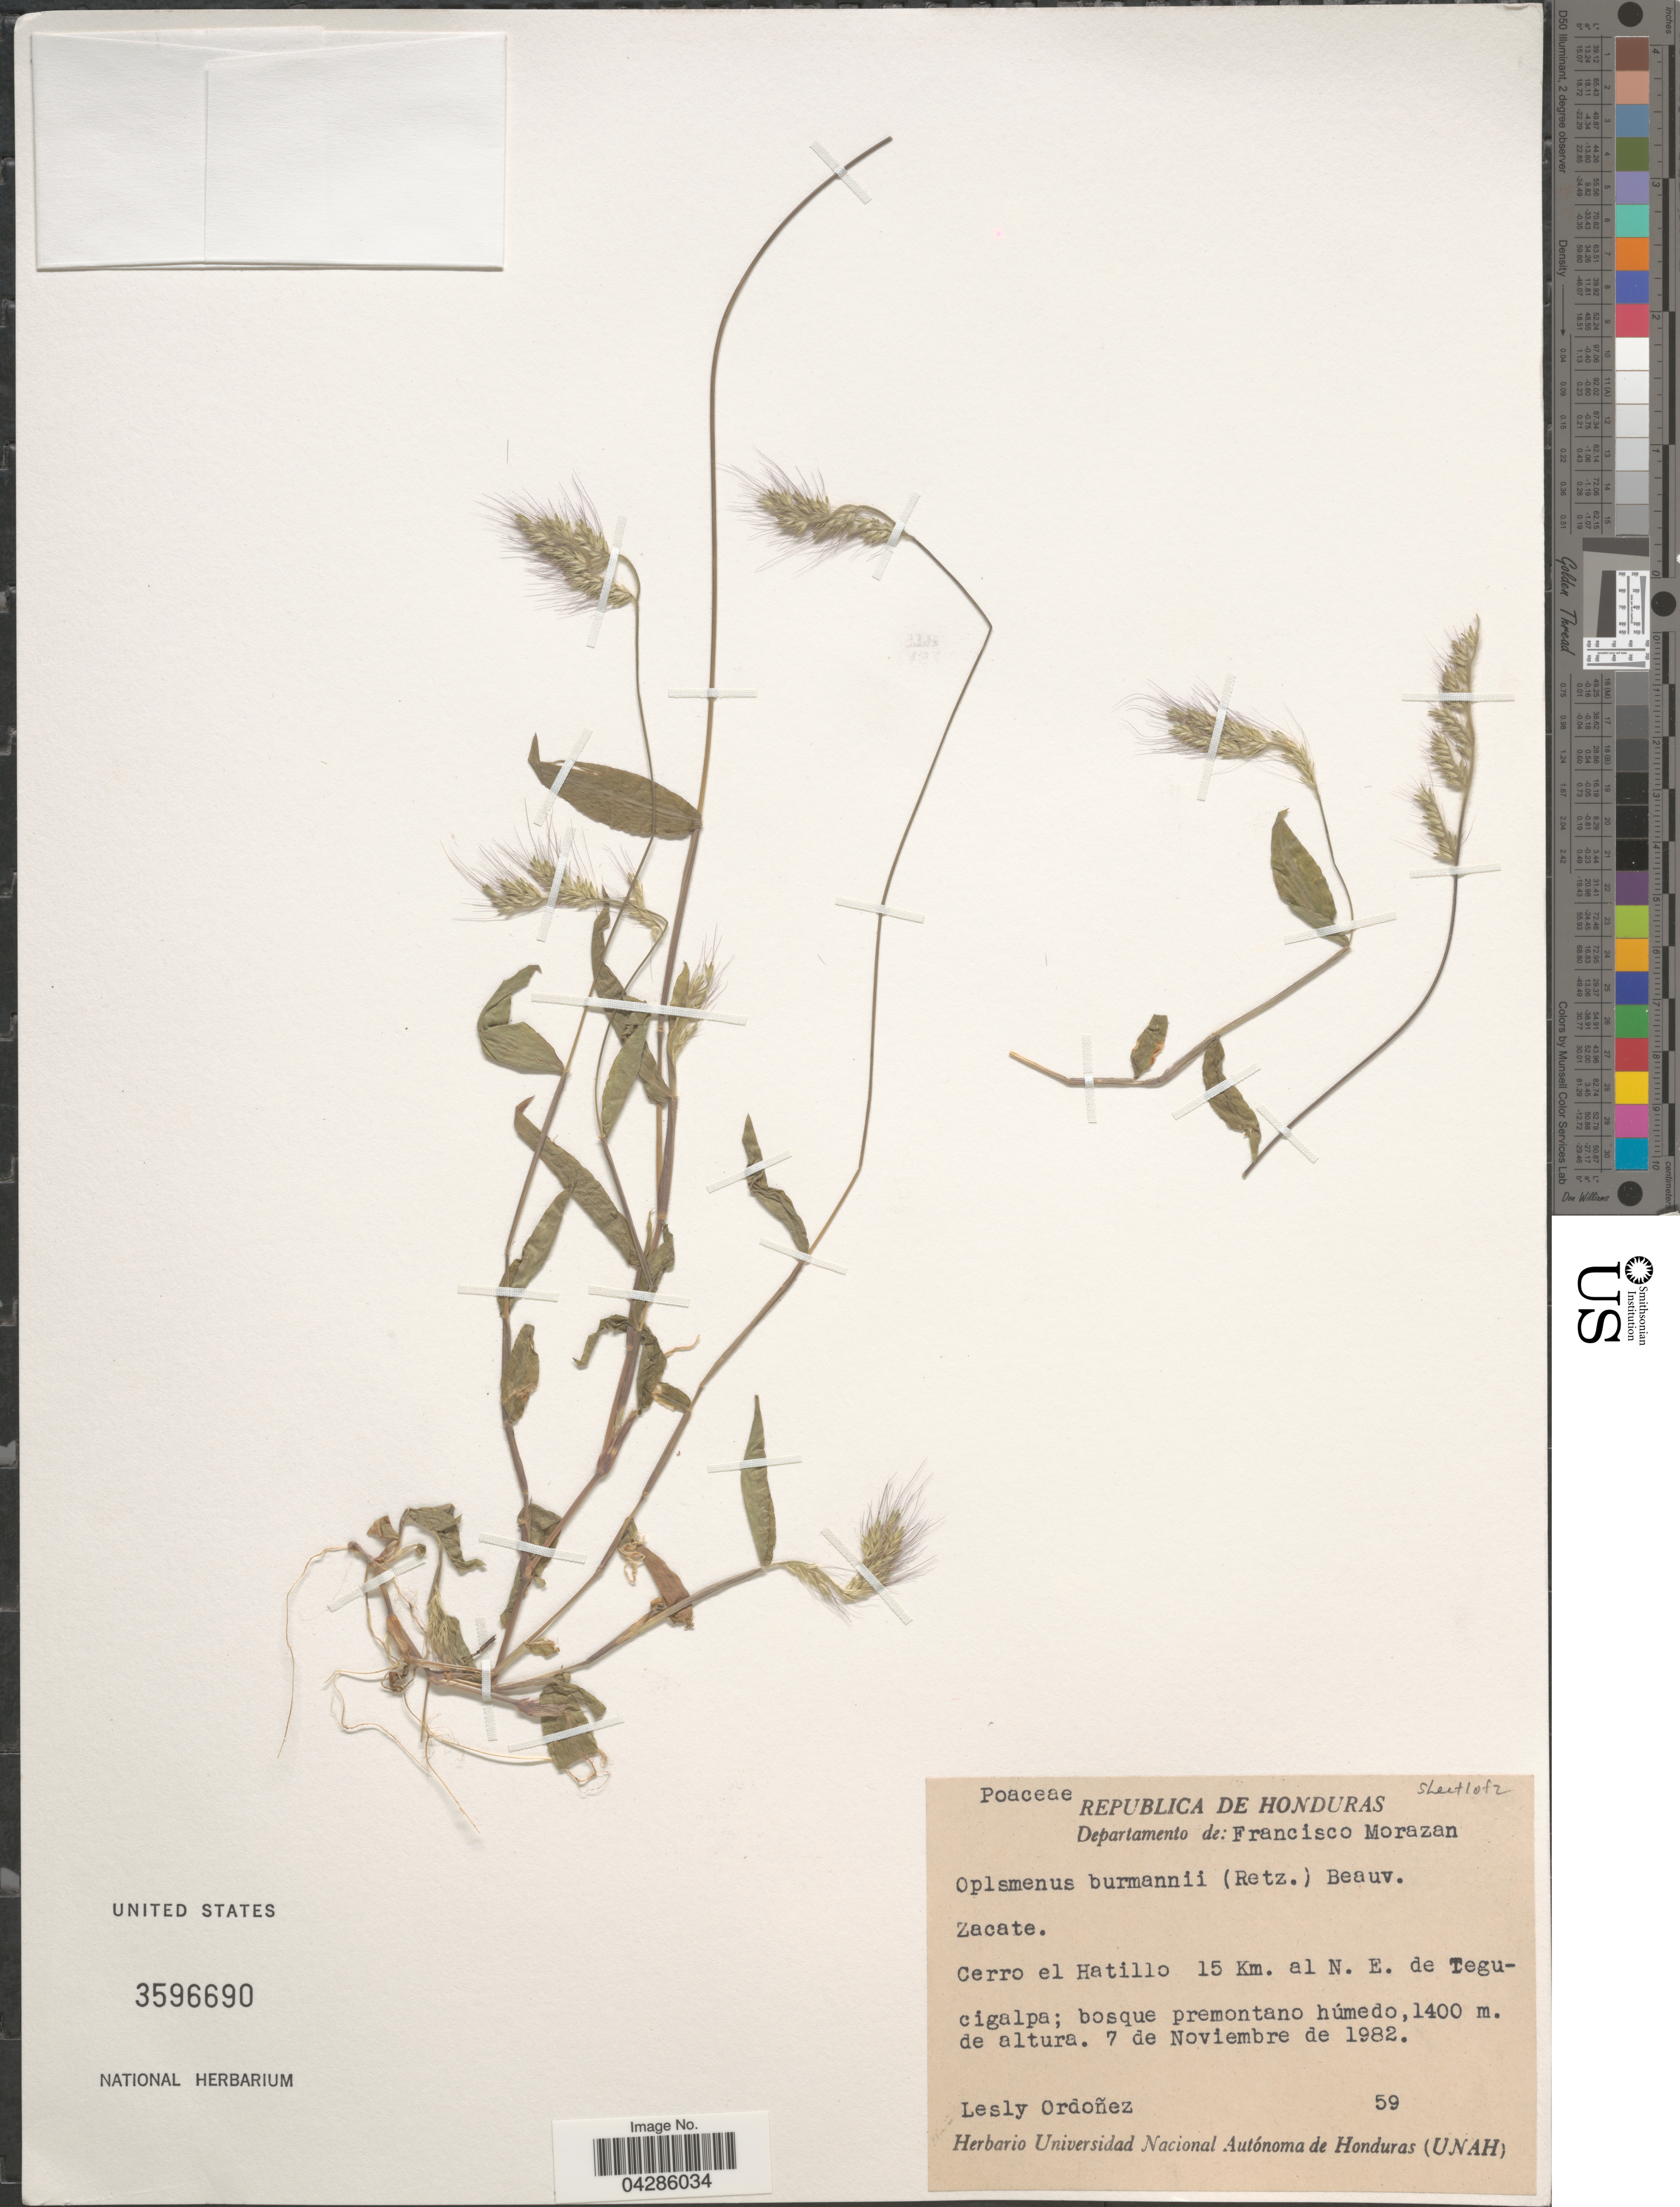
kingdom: Plantae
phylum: Tracheophyta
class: Liliopsida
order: Poales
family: Poaceae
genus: Oplismenus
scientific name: Oplismenus burmannii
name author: (Retz.) P. Beauv.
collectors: L. Ordóñez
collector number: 59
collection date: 1982-11-07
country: Honduras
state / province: Fco. Morazán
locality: Republica de Honduras. Departamento de: Francisco Morazan. Cerro el Hatillo 15 Km. al N. E. de Tegucigalpa; bosque premontano húmedo.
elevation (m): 1400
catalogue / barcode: US 3596690